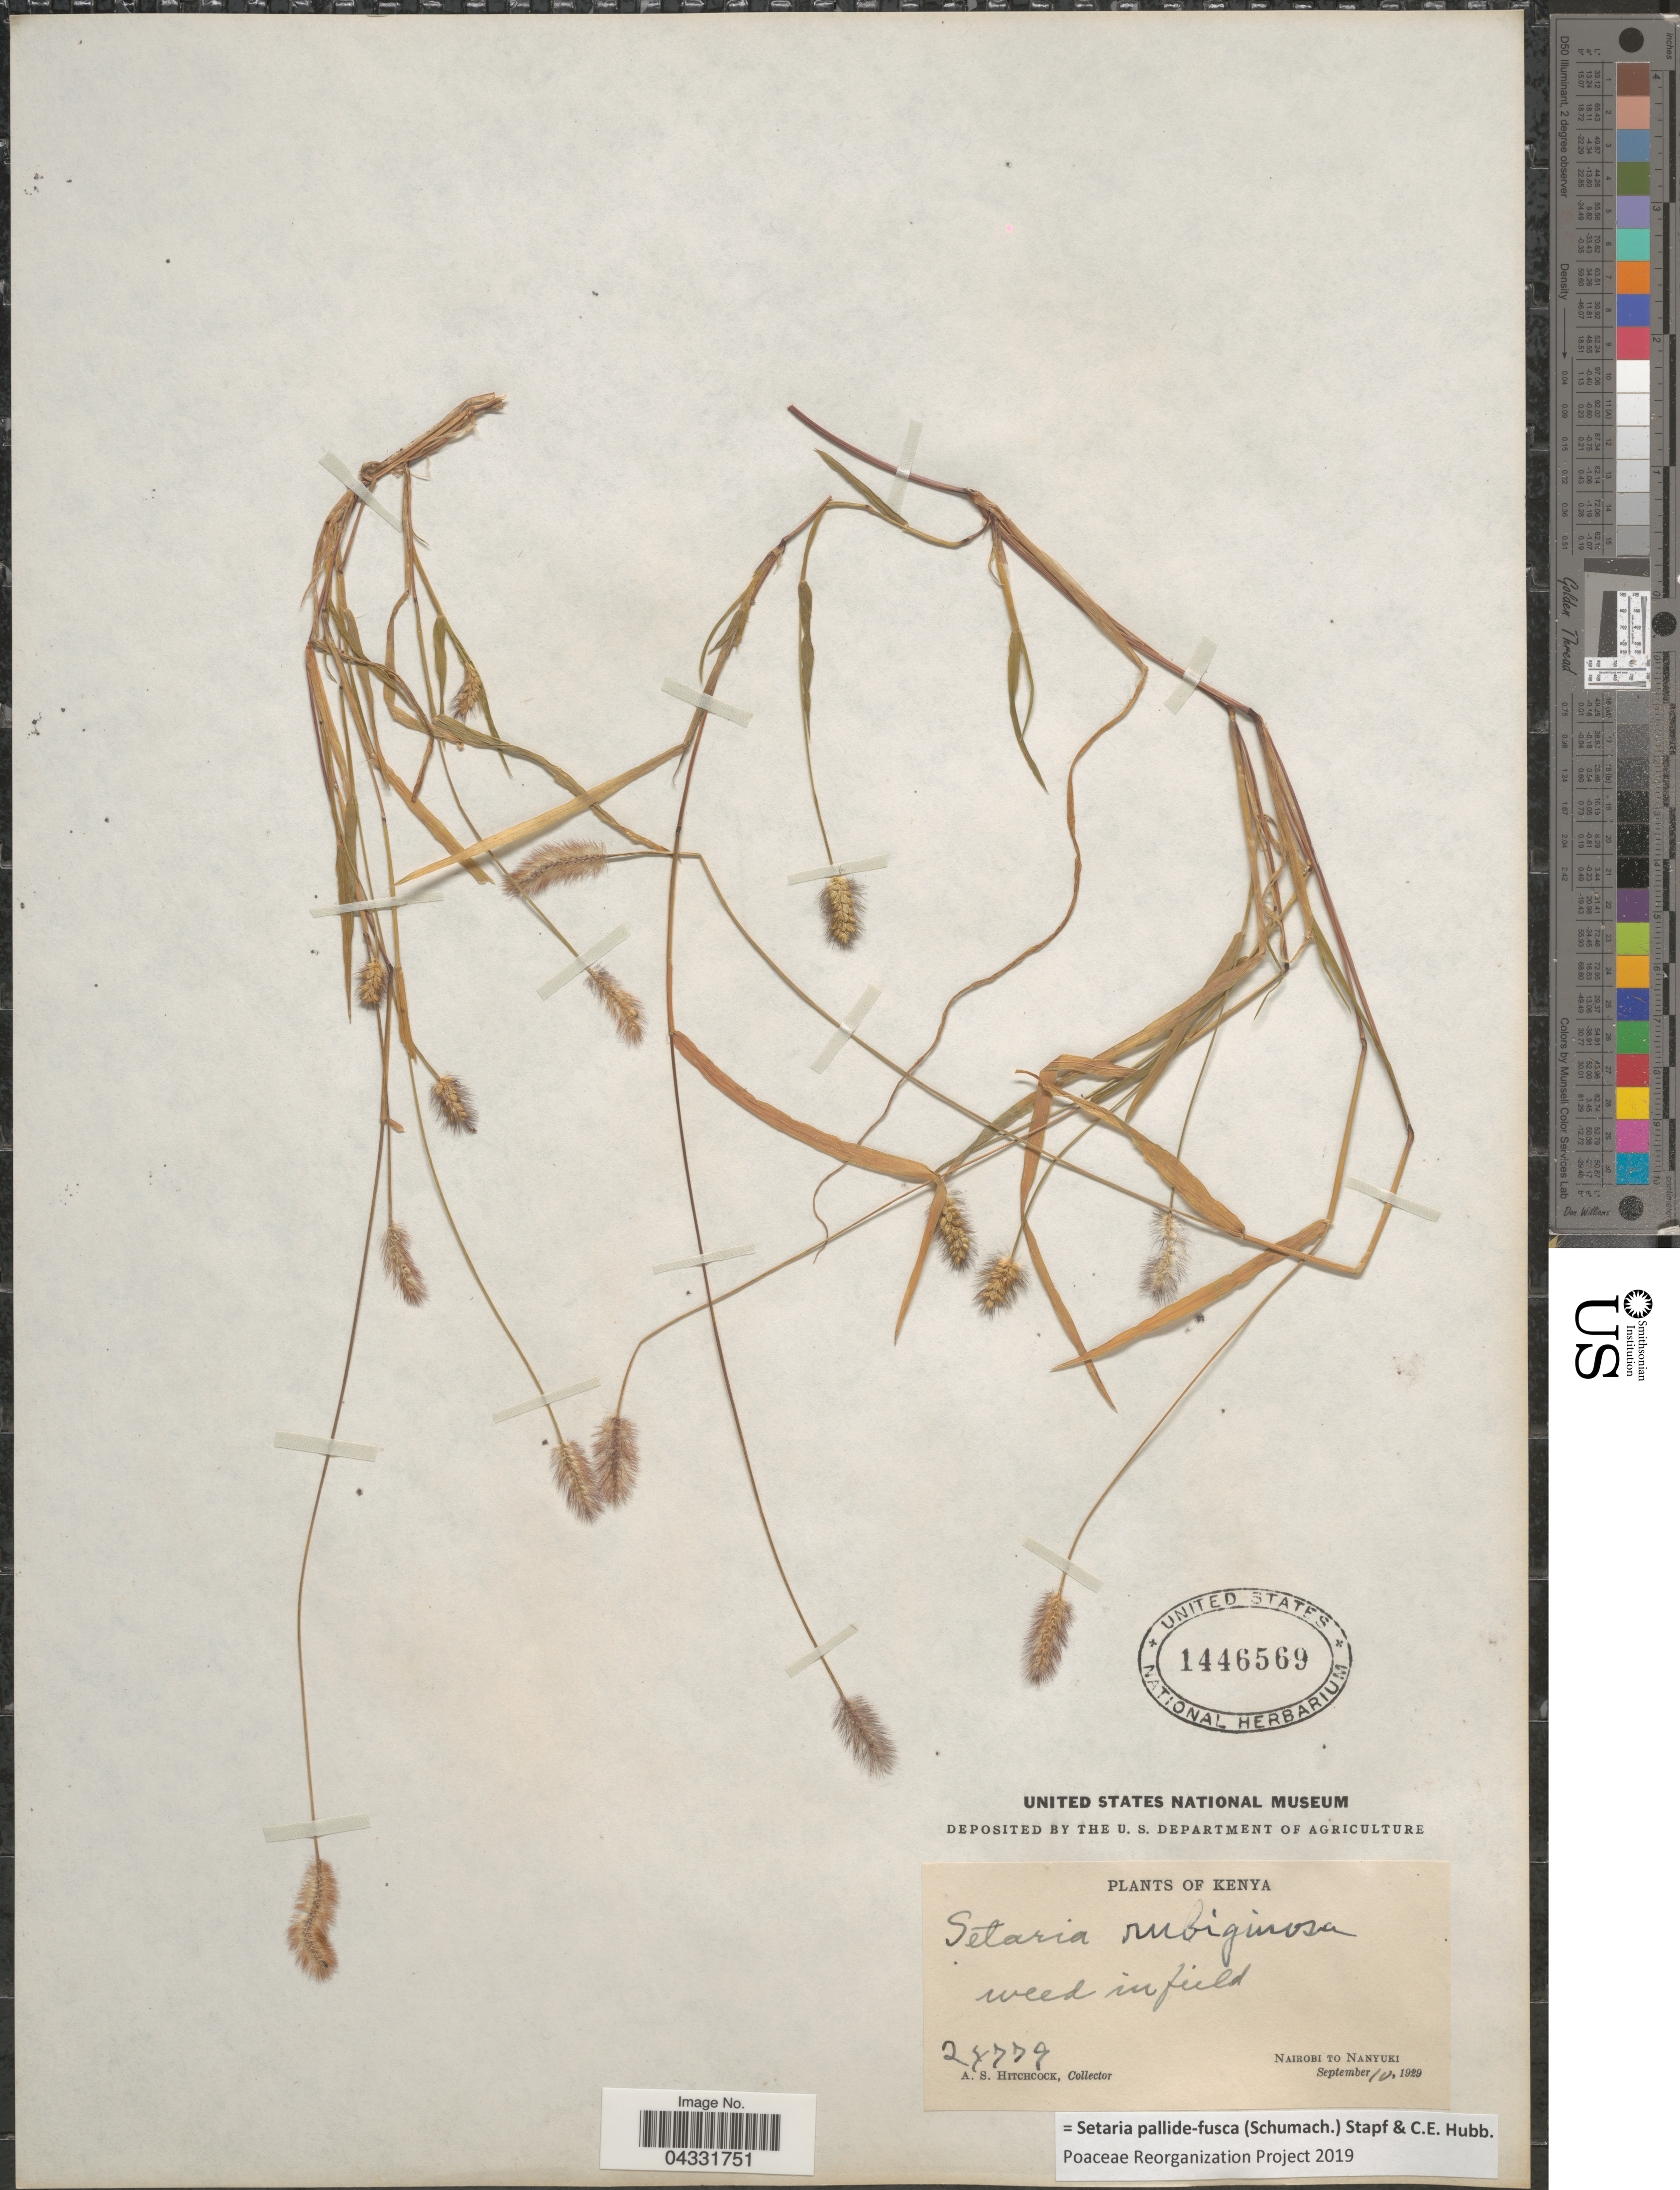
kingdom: Plantae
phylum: Tracheophyta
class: Liliopsida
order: Poales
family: Poaceae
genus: Setaria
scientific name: Setaria pallide-fusca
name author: (Schumach.) Stapf & C.E. Hubb.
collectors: A. S. Hitchcock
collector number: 24779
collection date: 1929-09-10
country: Kenya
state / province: Nairobi Area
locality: Nairobi to Nanyuki.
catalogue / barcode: US 1446569